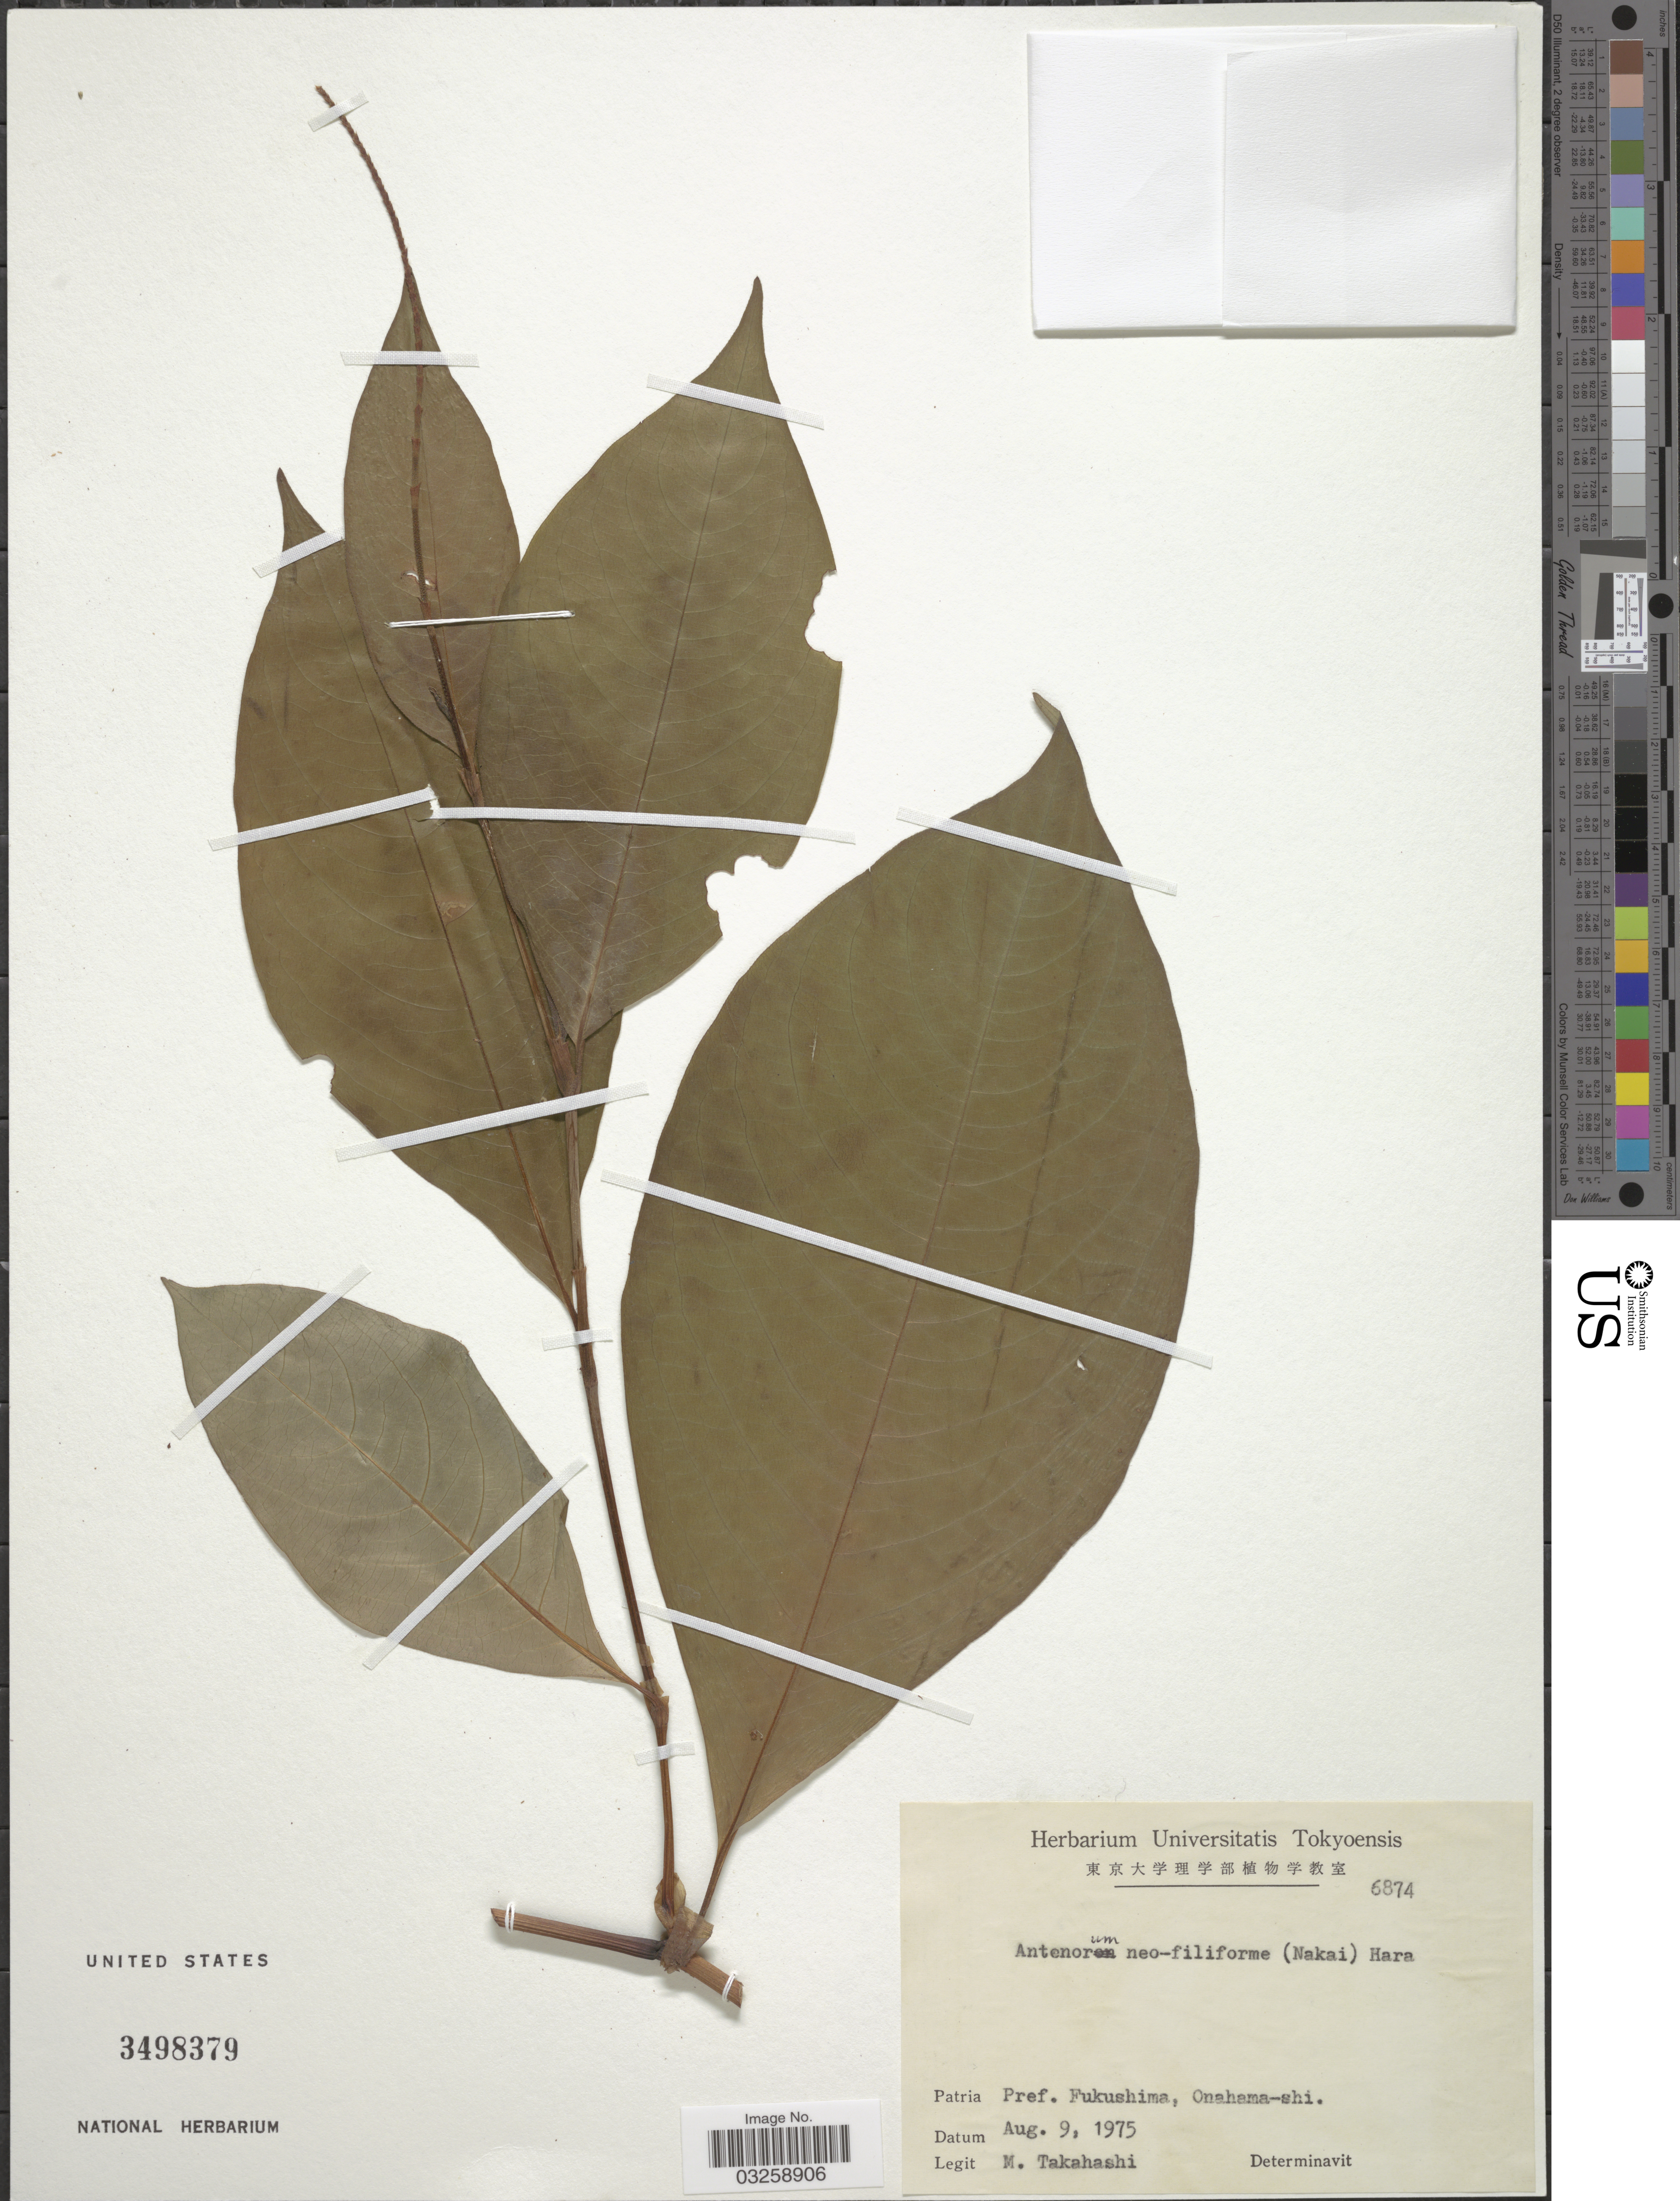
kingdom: Plantae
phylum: Tracheophyta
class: Magnoliopsida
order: Caryophyllales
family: Polygonaceae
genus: Persicaria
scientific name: Persicaria neofiliformis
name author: (Nakai) Ohki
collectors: M. Takahashi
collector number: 6874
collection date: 1975-08-09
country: Japan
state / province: Hukusima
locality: Pref. Fukushima, Onahama-shi.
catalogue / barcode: US 3498379